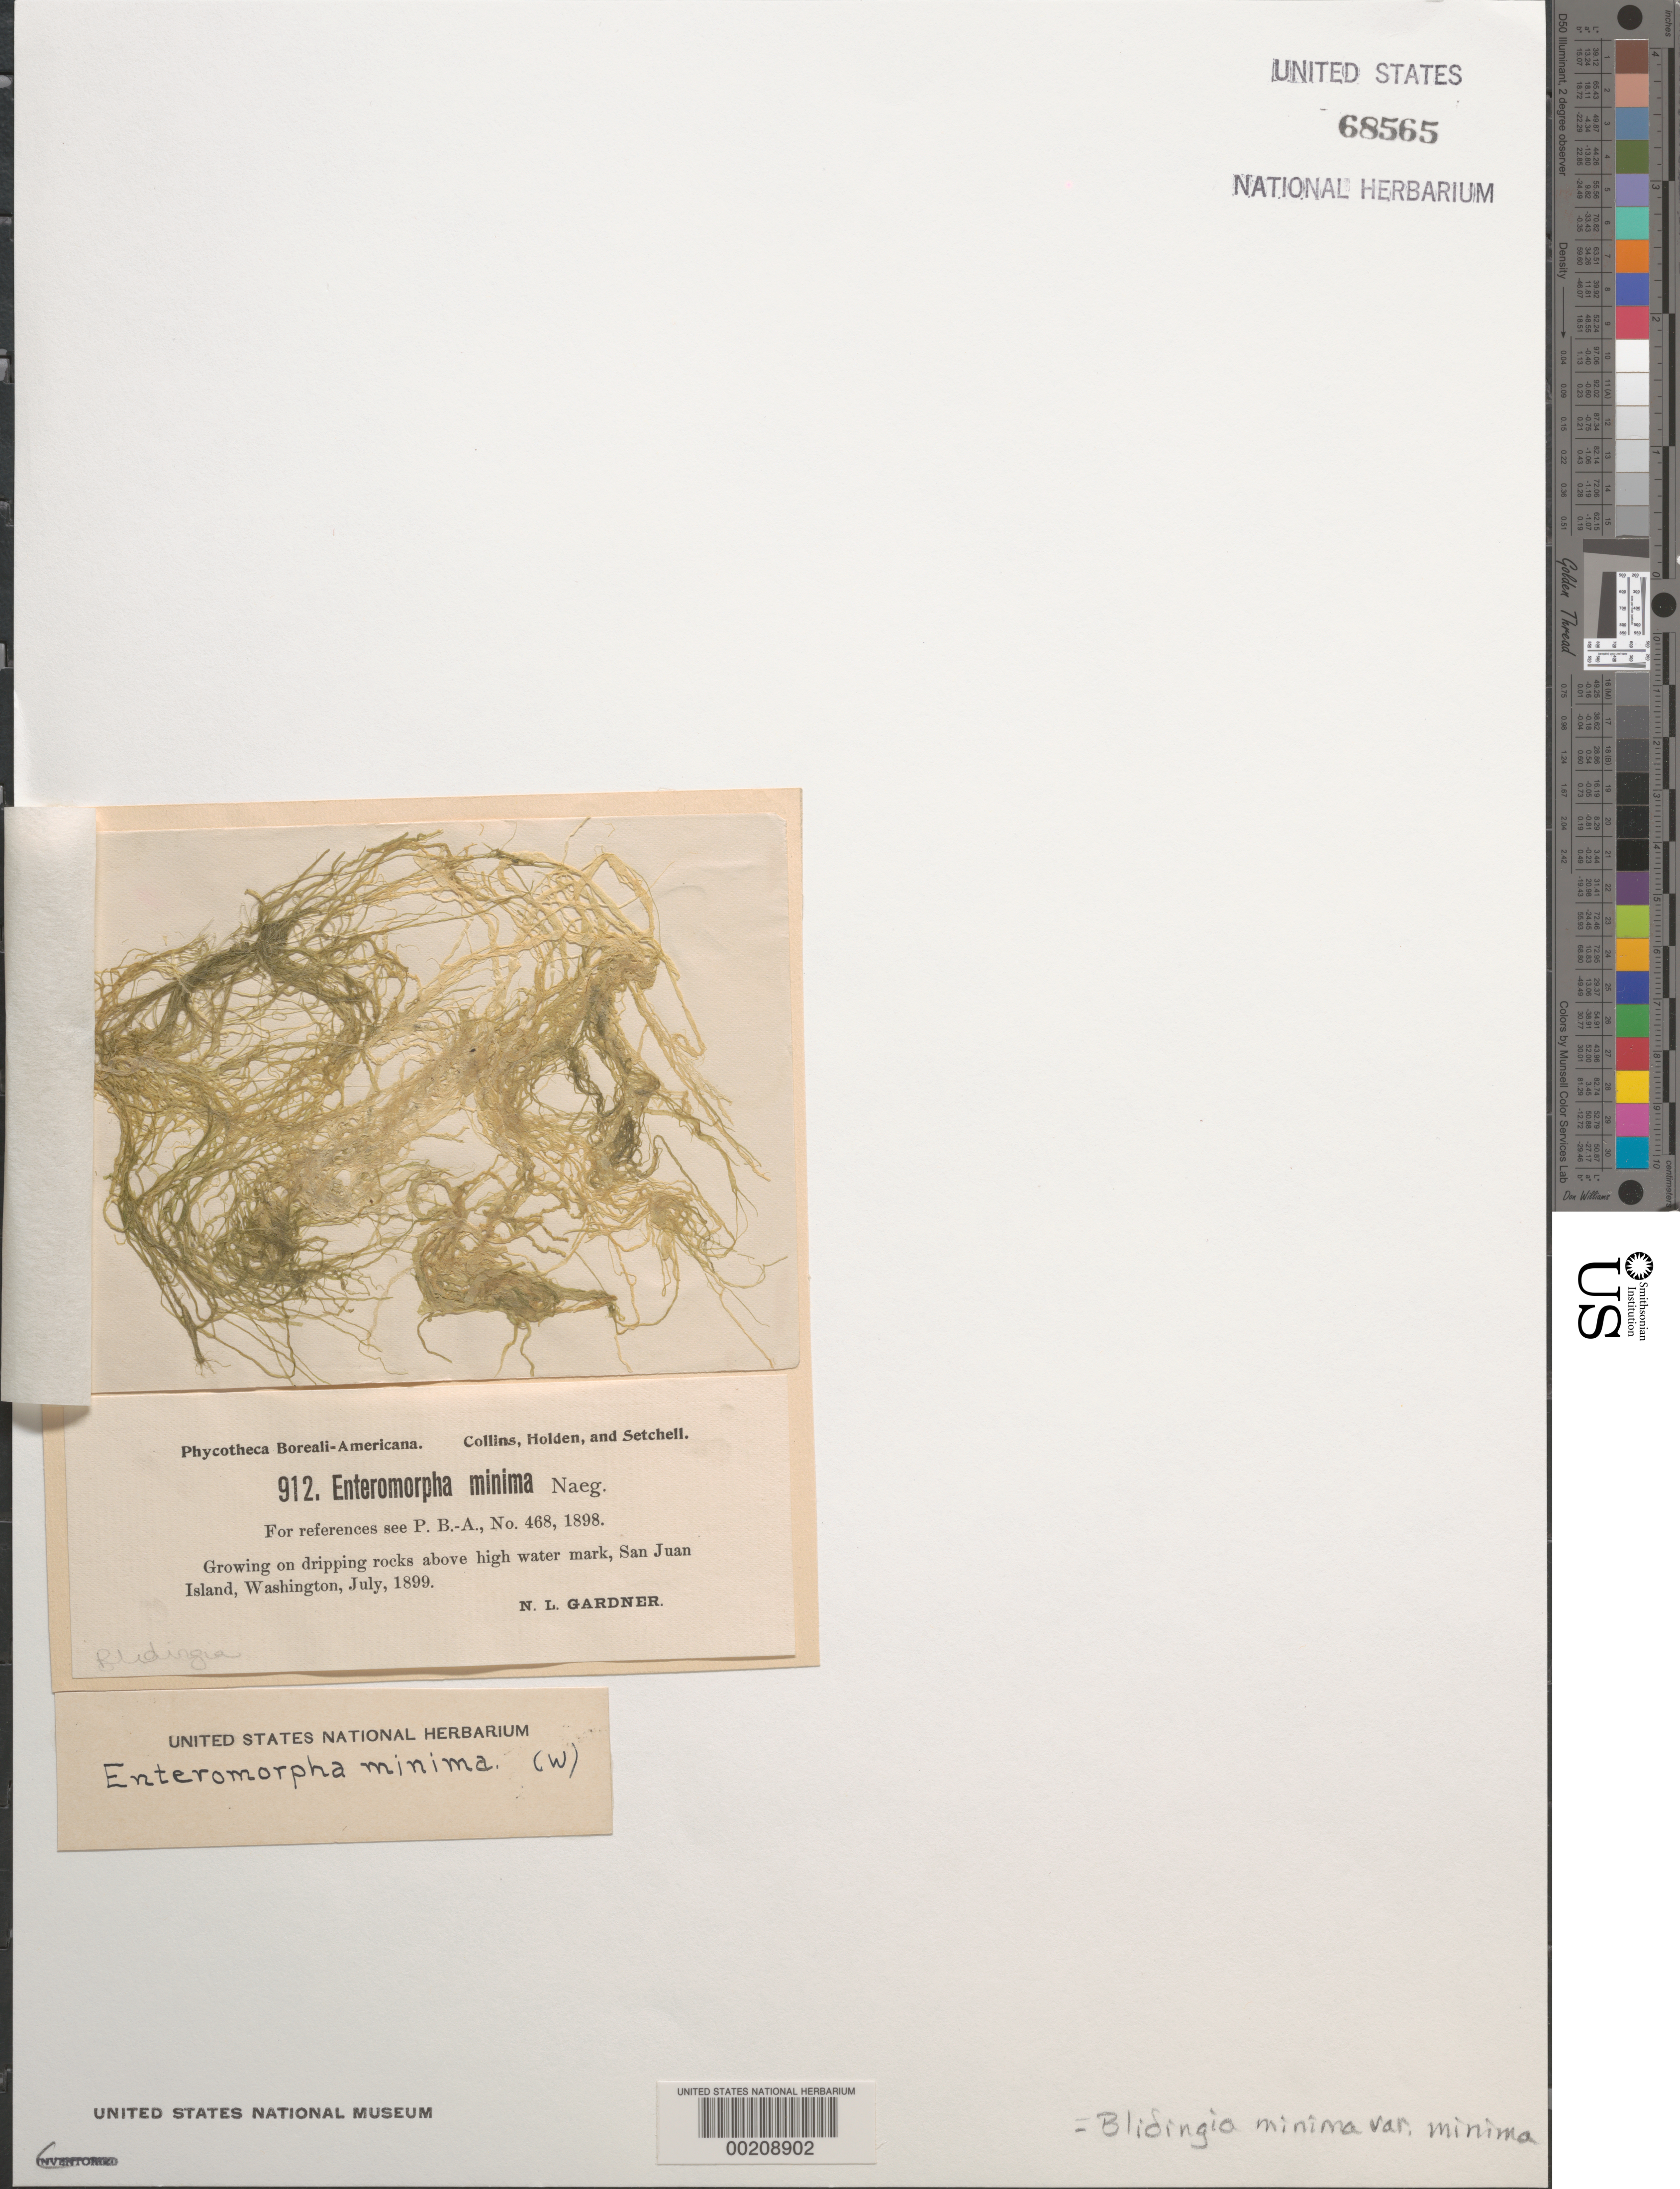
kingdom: Plantae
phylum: Chlorophyta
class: Ulvophyceae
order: Ulvales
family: Kornmanniaceae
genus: Blidingia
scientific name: Blidingia minima var. minima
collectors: N. Gardner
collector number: PB-A 912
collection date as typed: Jul 1899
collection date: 1899-07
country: United States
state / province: Washington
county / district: San Juan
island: San Juan Island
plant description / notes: Collins, Holden & Setchell, Phycotheca Boreali-Americana, as Enteromorpha minima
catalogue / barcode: US 68565